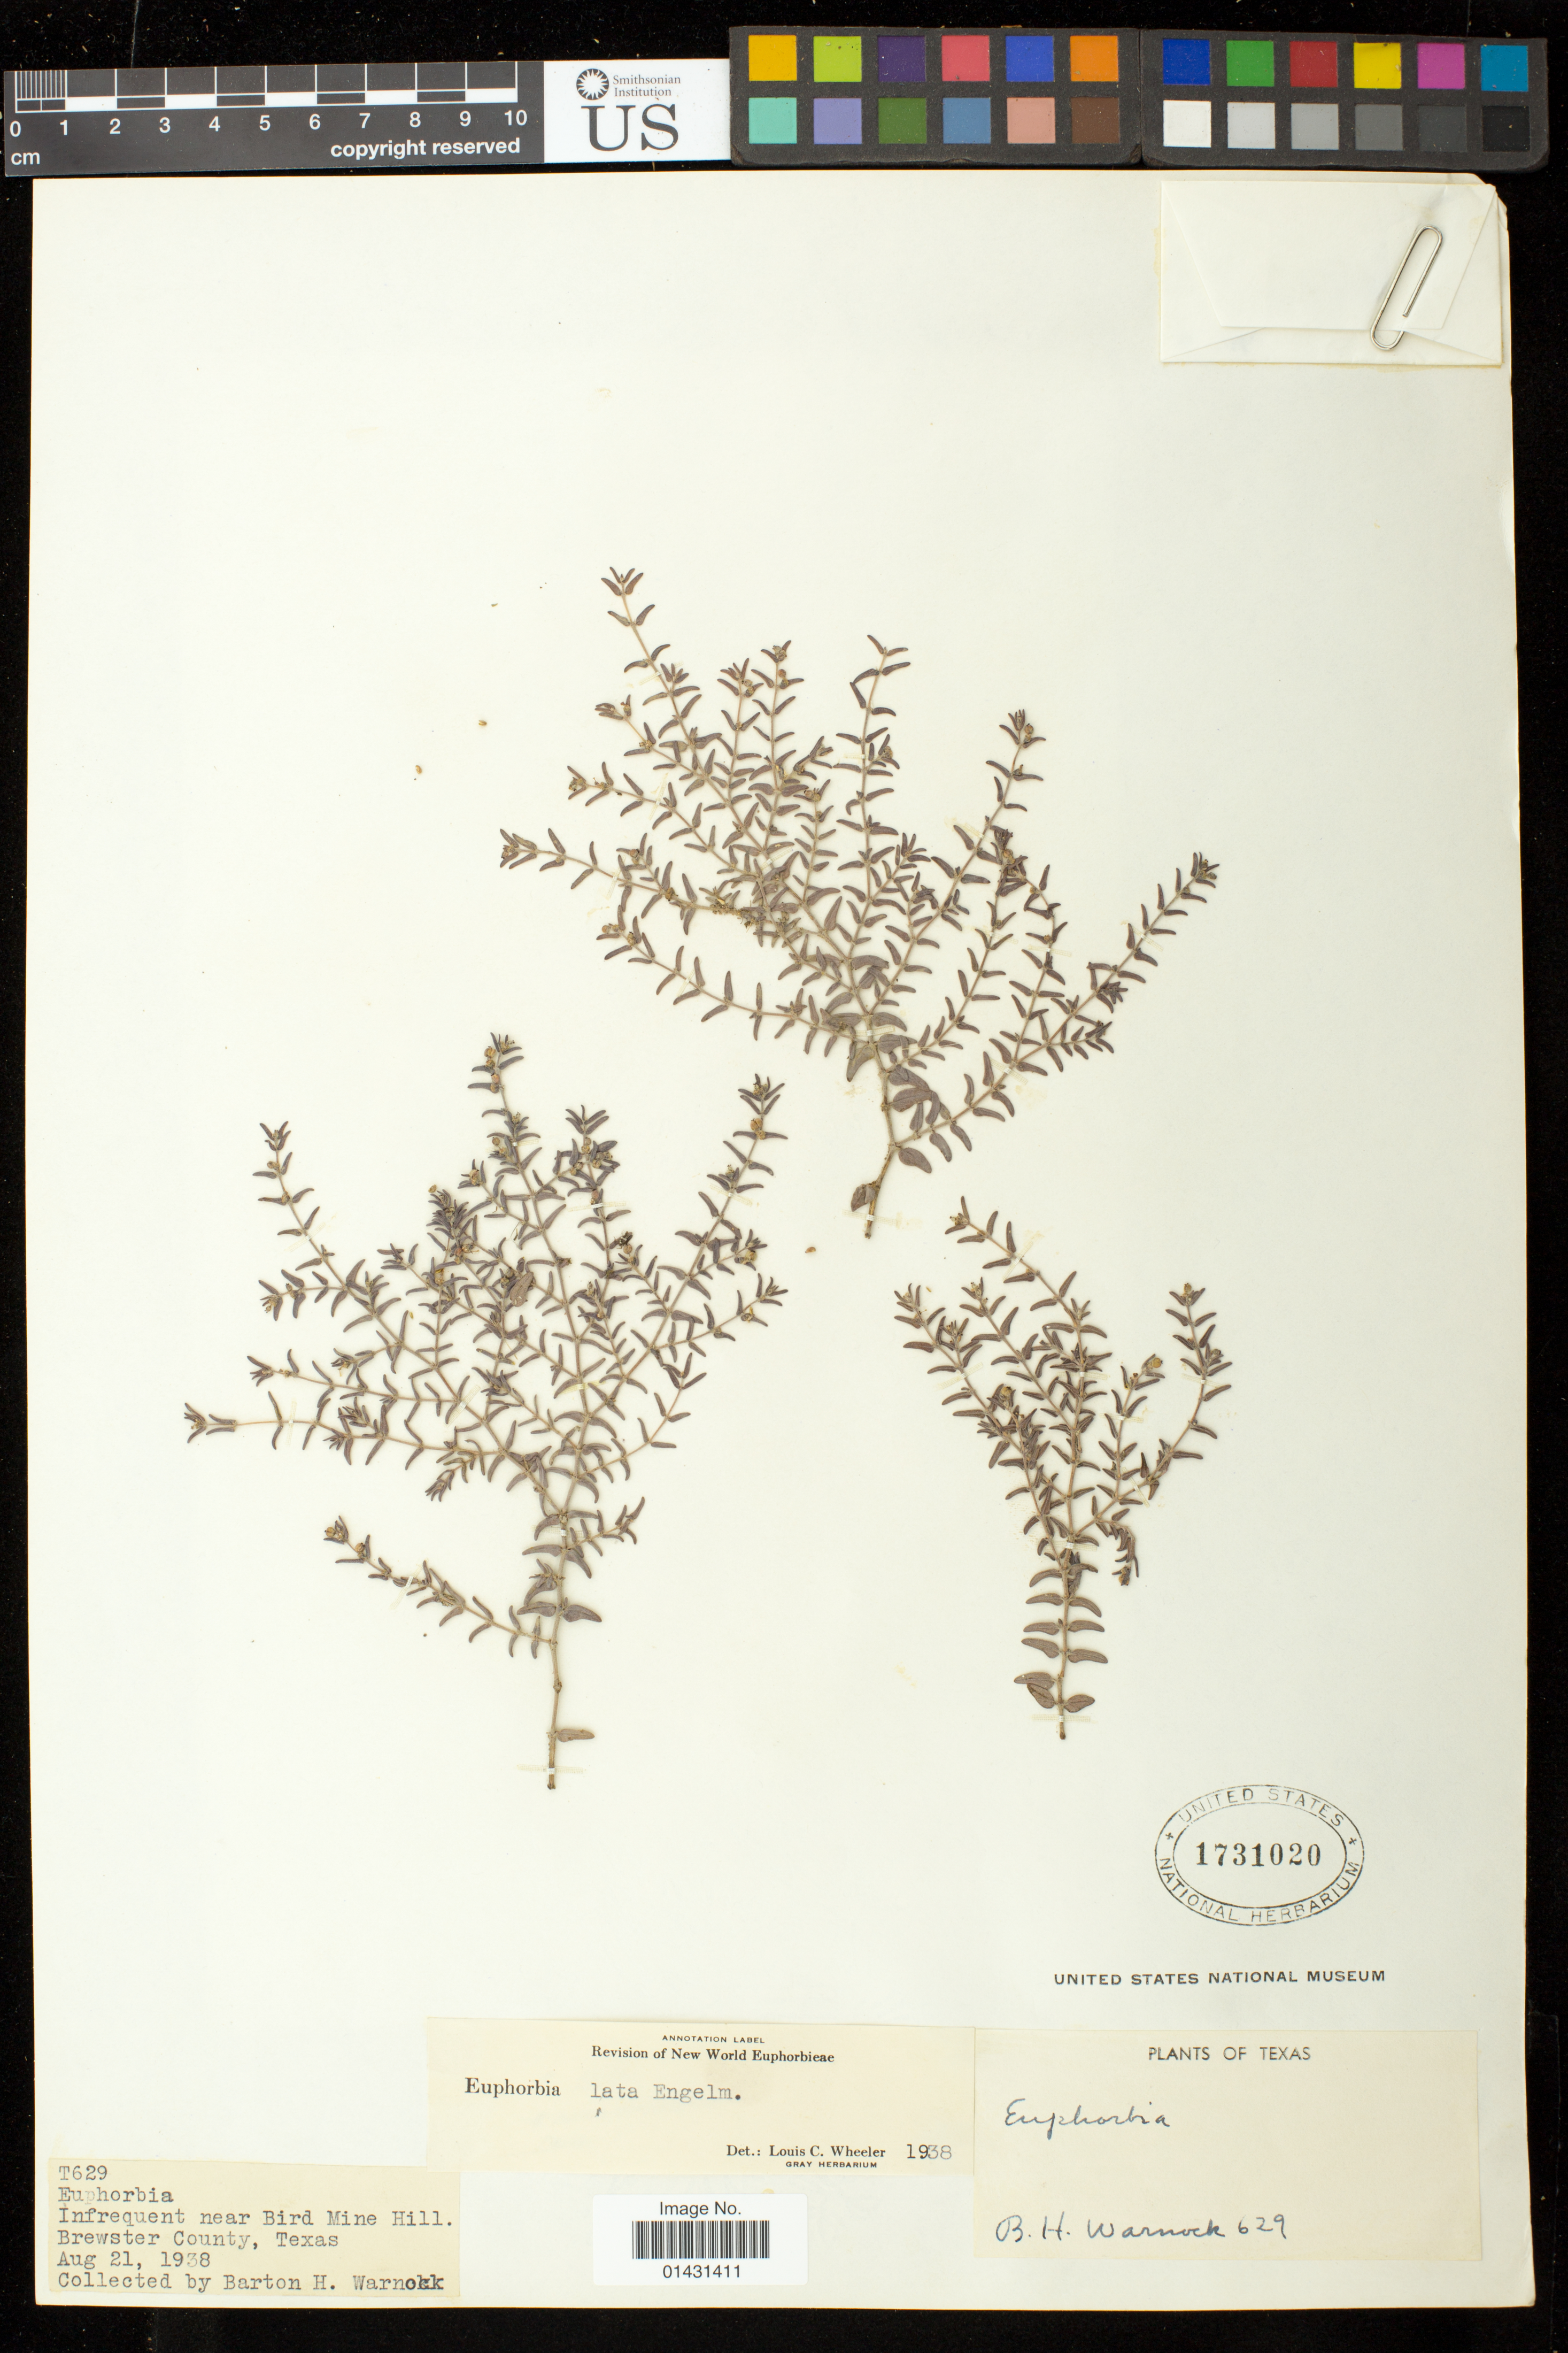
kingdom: Plantae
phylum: Tracheophyta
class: Magnoliopsida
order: Malpighiales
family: Euphorbiaceae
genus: Euphorbia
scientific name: Euphorbia laxa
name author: Drake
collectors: B. H. Warnock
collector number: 629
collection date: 1938-08-21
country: United States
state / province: Texas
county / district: Brewster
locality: Near Bird Mine Hill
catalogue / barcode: US 1731020